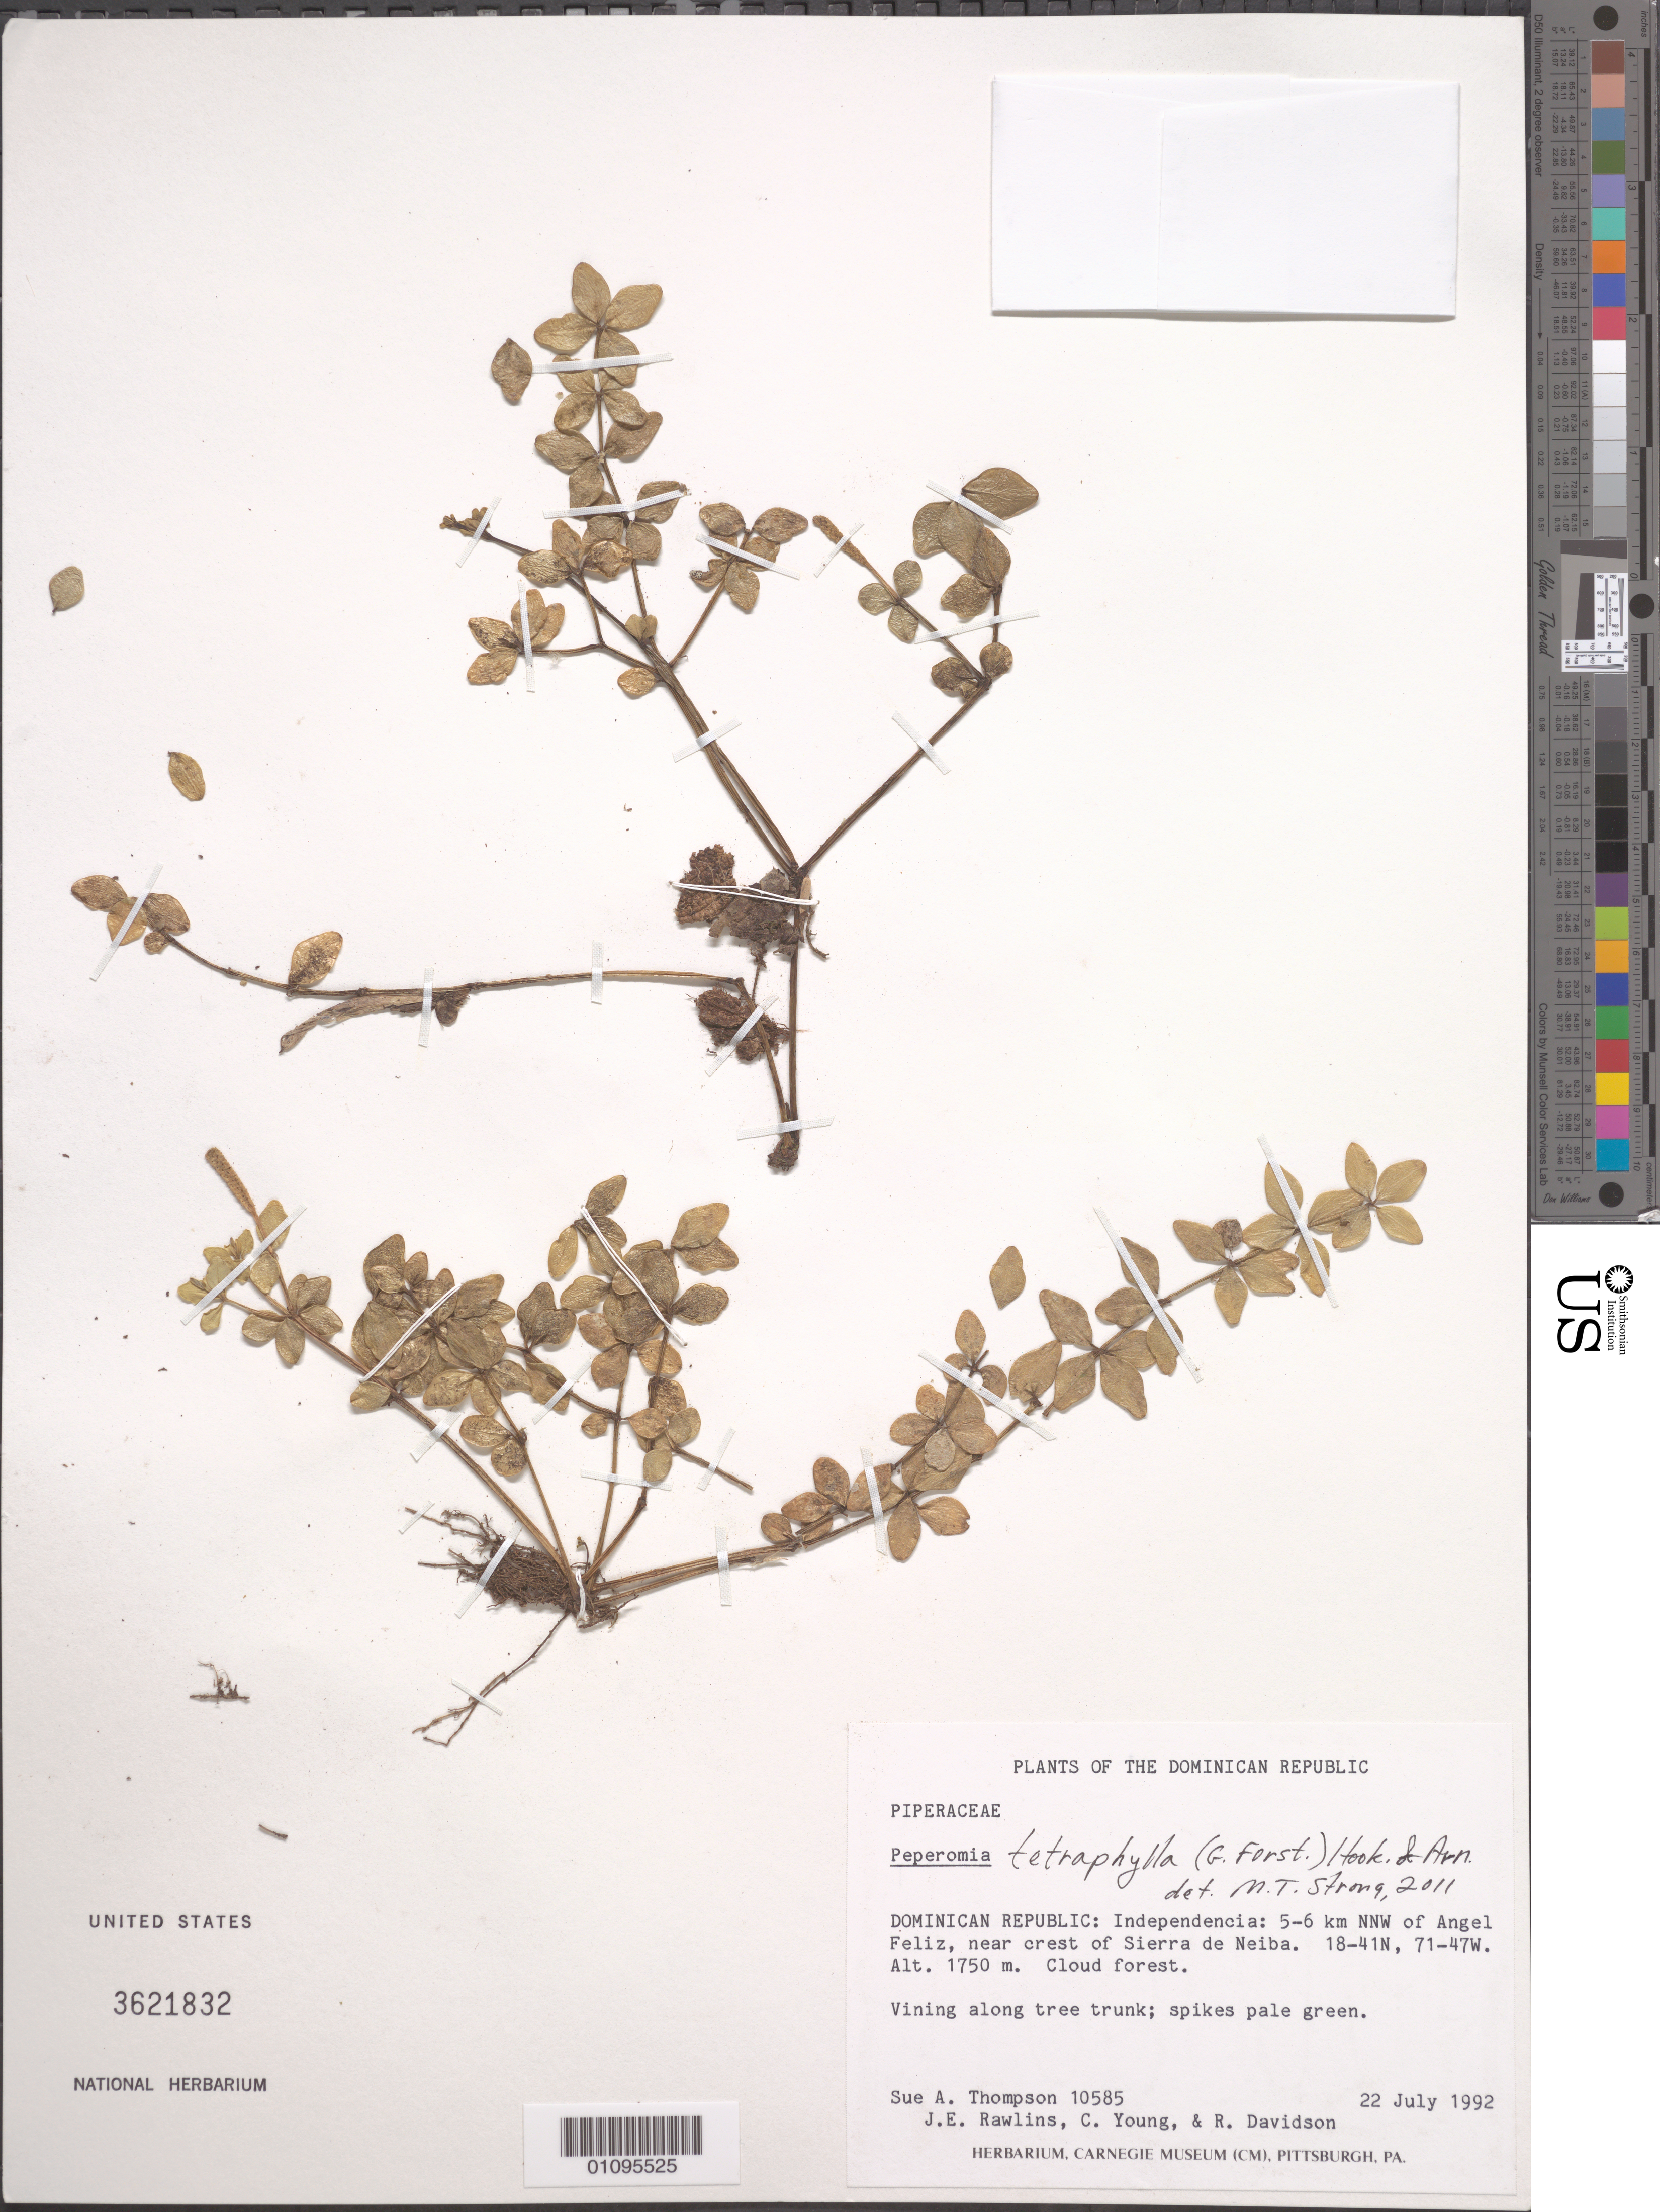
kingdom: Plantae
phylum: Tracheophyta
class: Magnoliopsida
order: Piperales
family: Piperaceae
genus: Peperomia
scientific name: Peperomia trichopus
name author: Trel. in J.F. Macbr.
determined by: Strong, M. T., (US), Smithsonian Institution - National Museum of Natural History (UNITED STATES)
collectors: S. A. Thompson, J. Rawlins, C. Young & R. Davidson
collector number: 10585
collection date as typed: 22 Jul 1992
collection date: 1992-07-22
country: Dominican Republic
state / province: Independencia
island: Hispaniola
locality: Angel Feliz, 5-6 km NNW of; near crest of crest of Sierra de Neiba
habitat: Cloud forest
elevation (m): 1750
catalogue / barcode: US 3621832